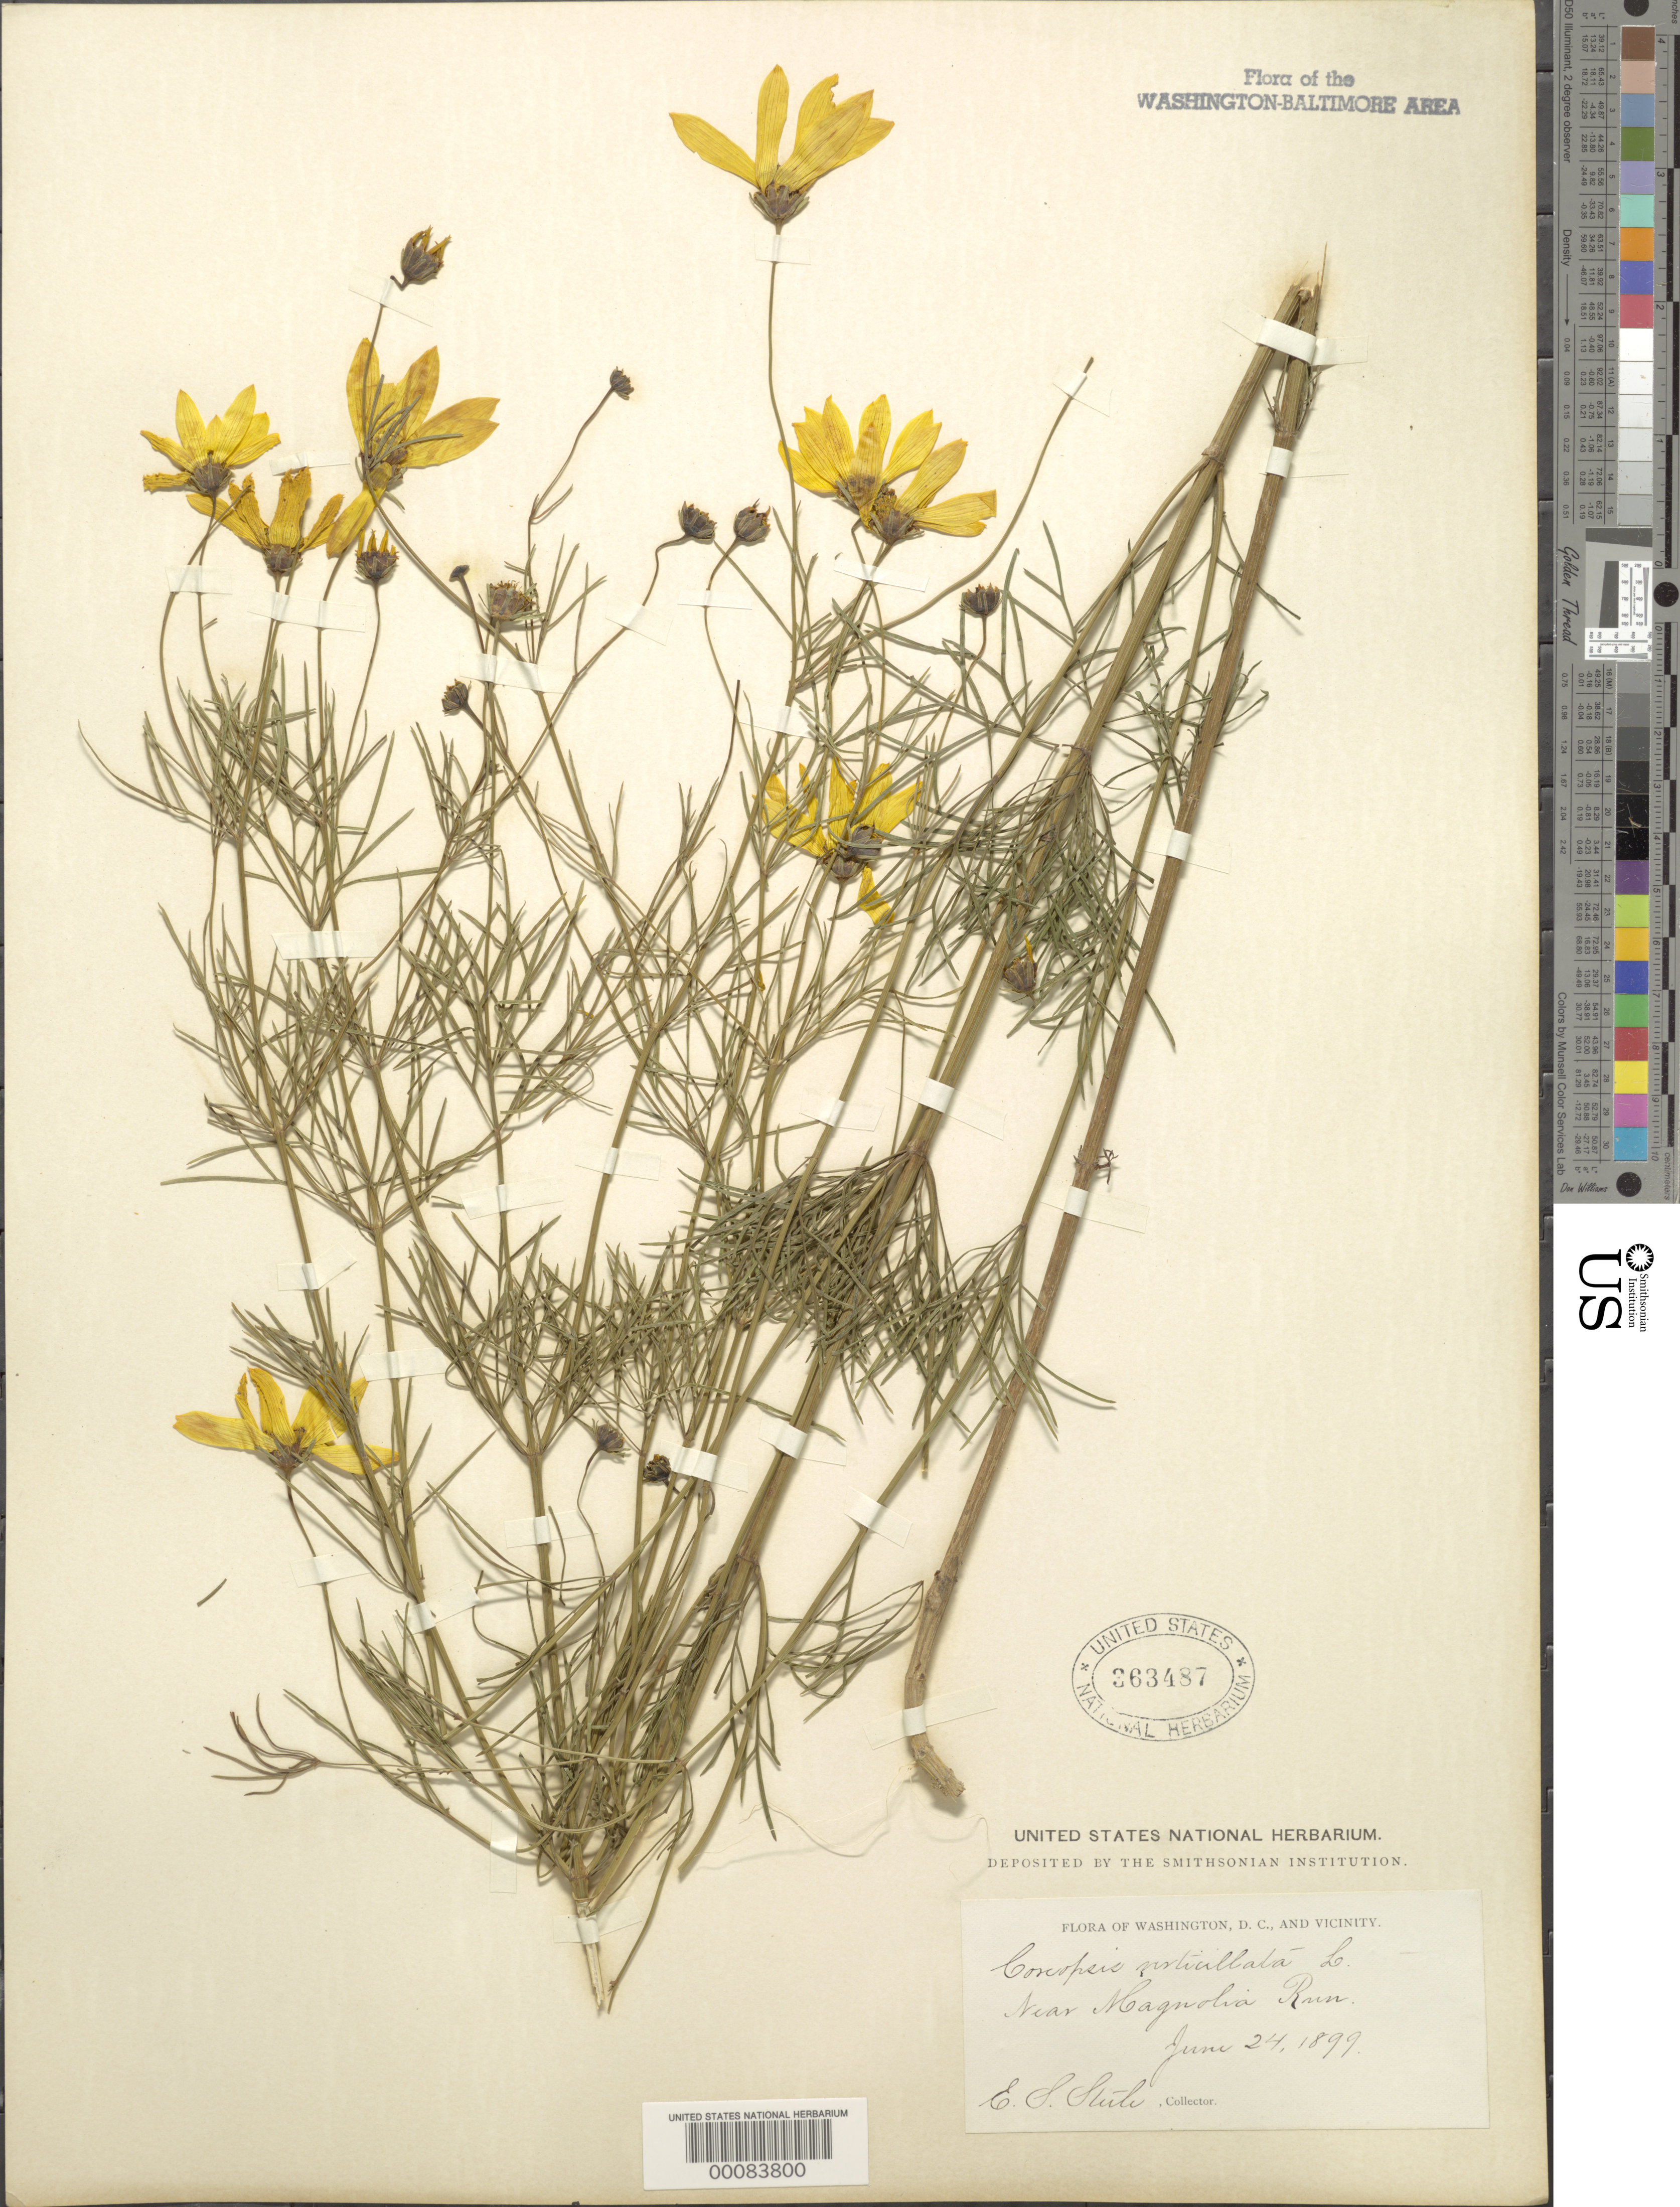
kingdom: Plantae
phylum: Tracheophyta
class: Magnoliopsida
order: Asterales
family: Asteraceae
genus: Coreopsis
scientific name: Coreopsis verticillata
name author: L.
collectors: E. Steele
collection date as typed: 24 Jun 1899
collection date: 1899-06-24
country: United States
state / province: District of Columbia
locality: Near Magnolia Run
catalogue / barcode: US 363487